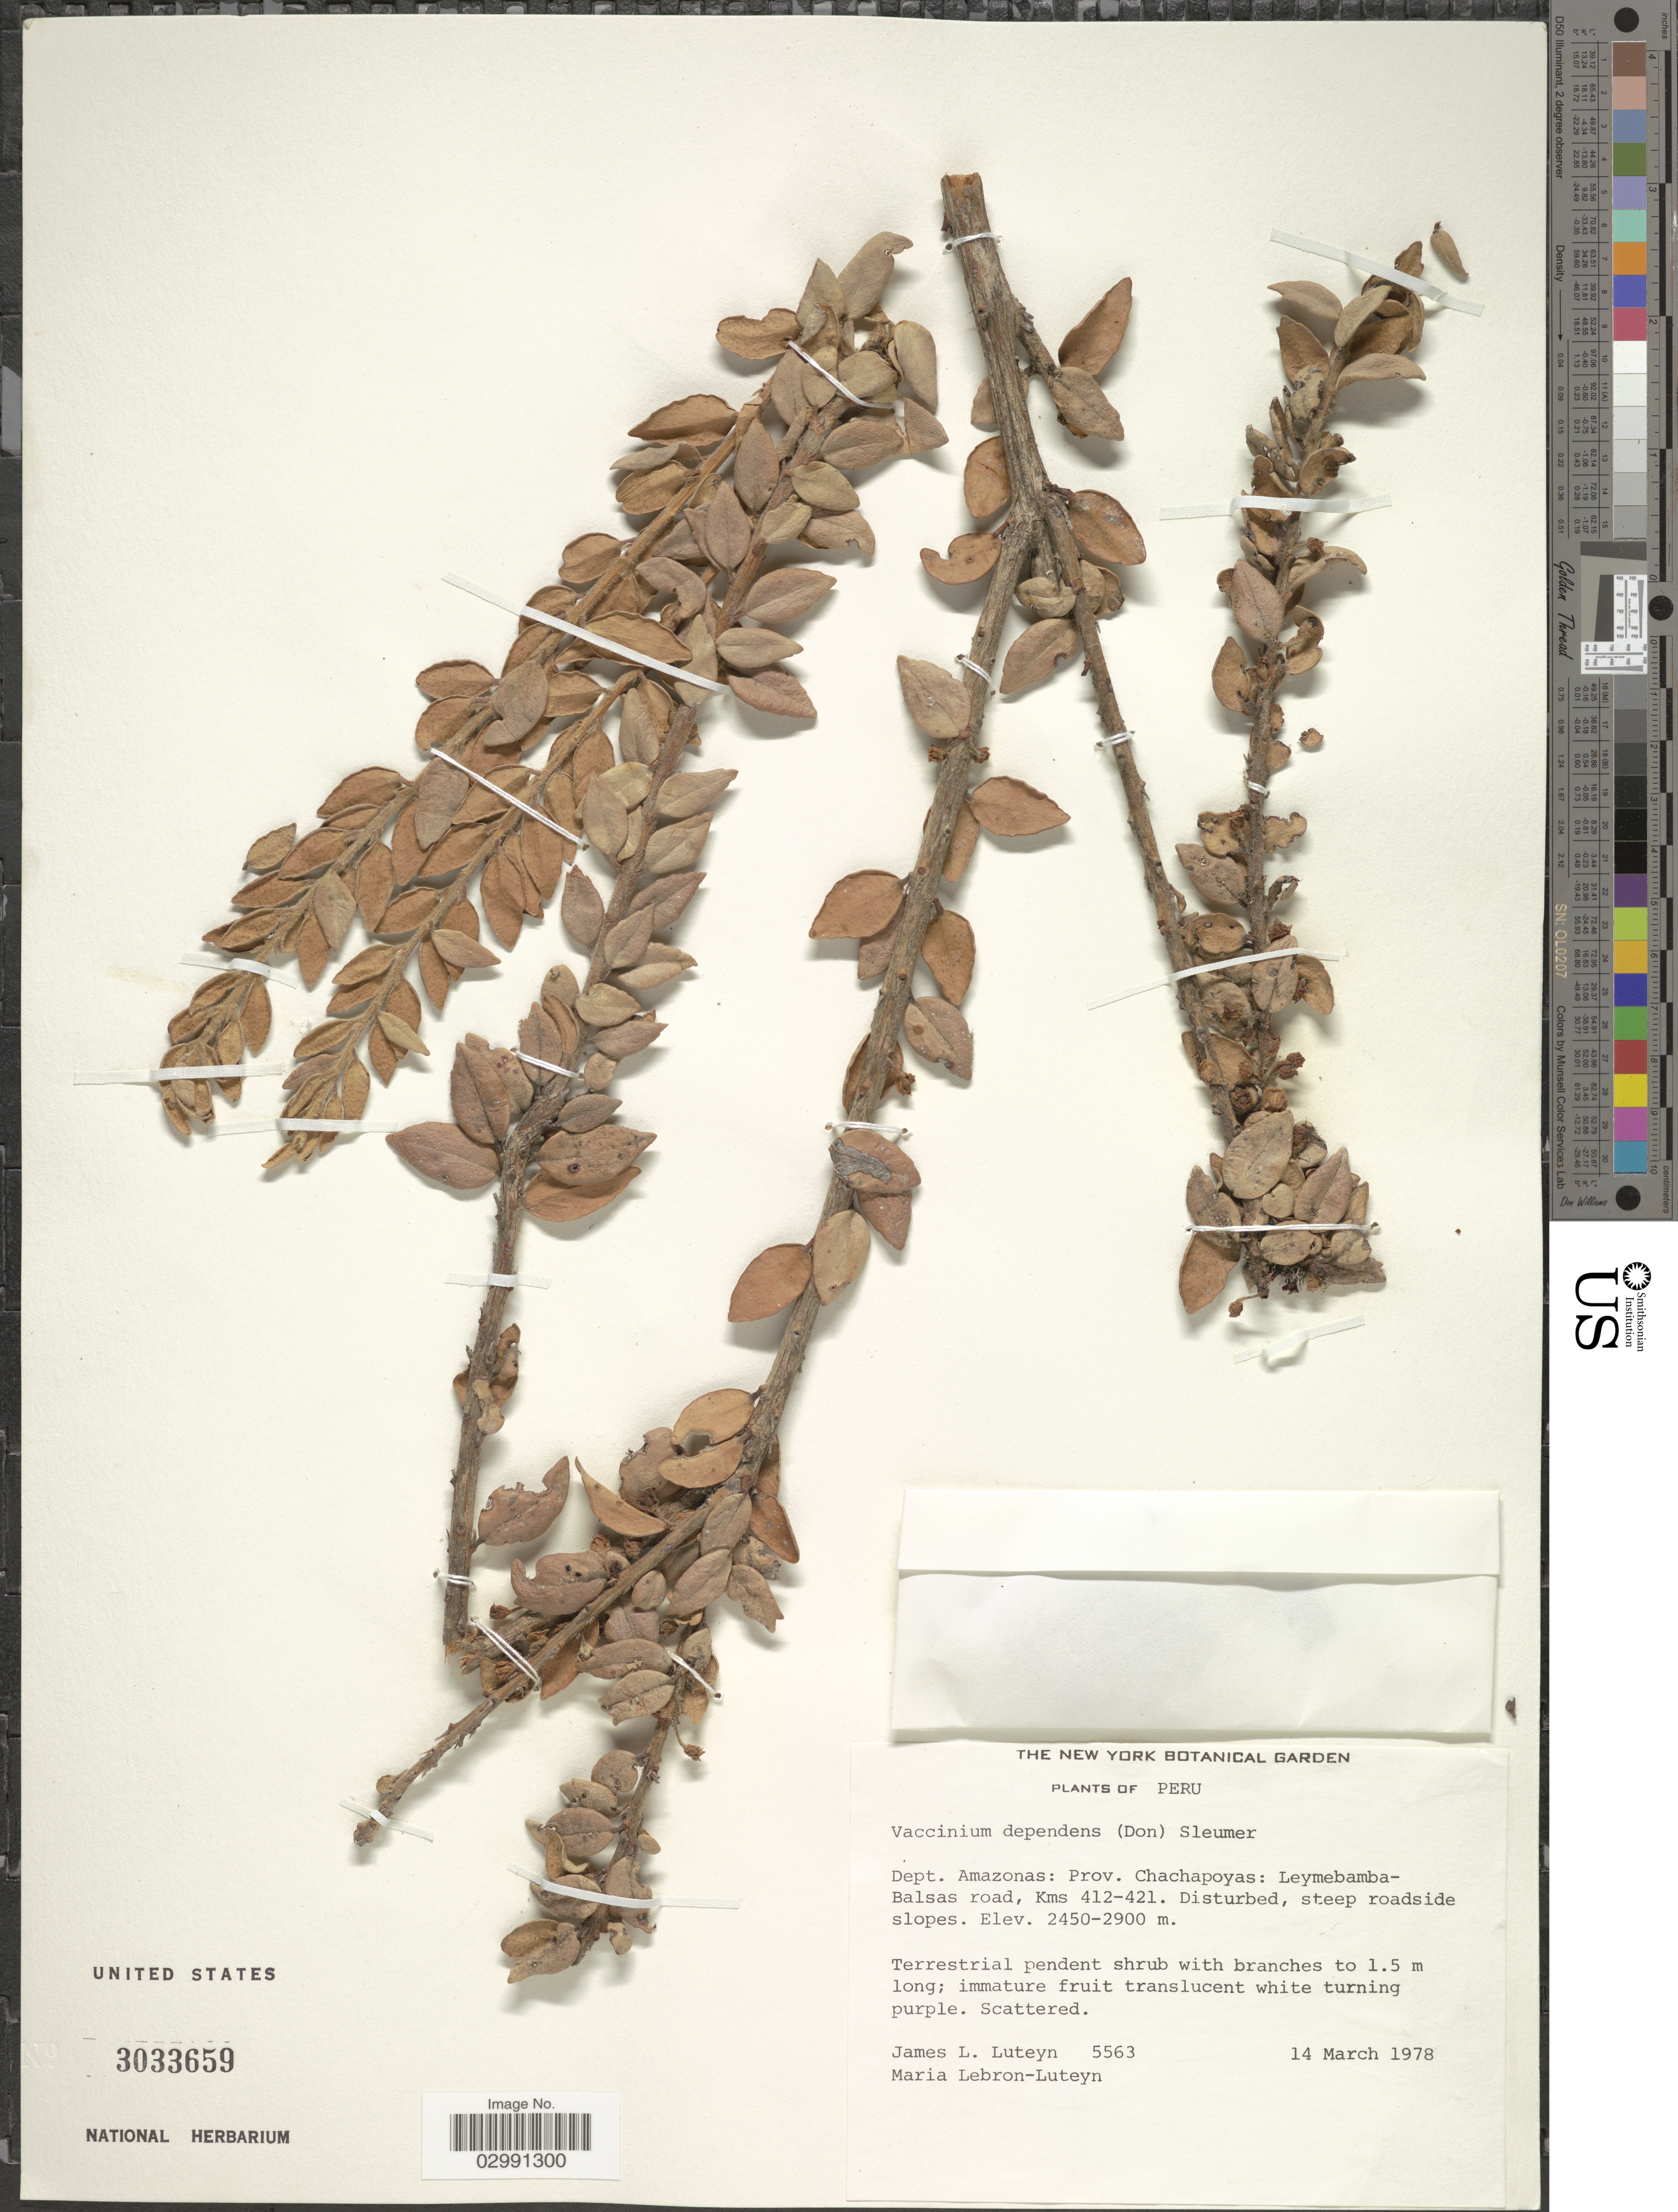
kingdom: Plantae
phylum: Tracheophyta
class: Magnoliopsida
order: Ericales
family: Ericaceae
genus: Vaccinium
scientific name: Vaccinium dependens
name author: (G. Don) Sleumer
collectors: J. L. Luteyn & M. L. Lebrón-Luteyn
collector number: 5563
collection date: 1978-03-14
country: Peru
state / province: Amazonas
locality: Dept. Amazonas: Prov. Chachapoyas: Leymebamba-Balsas road, Kms 412-421.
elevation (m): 2450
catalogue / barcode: US 3033659